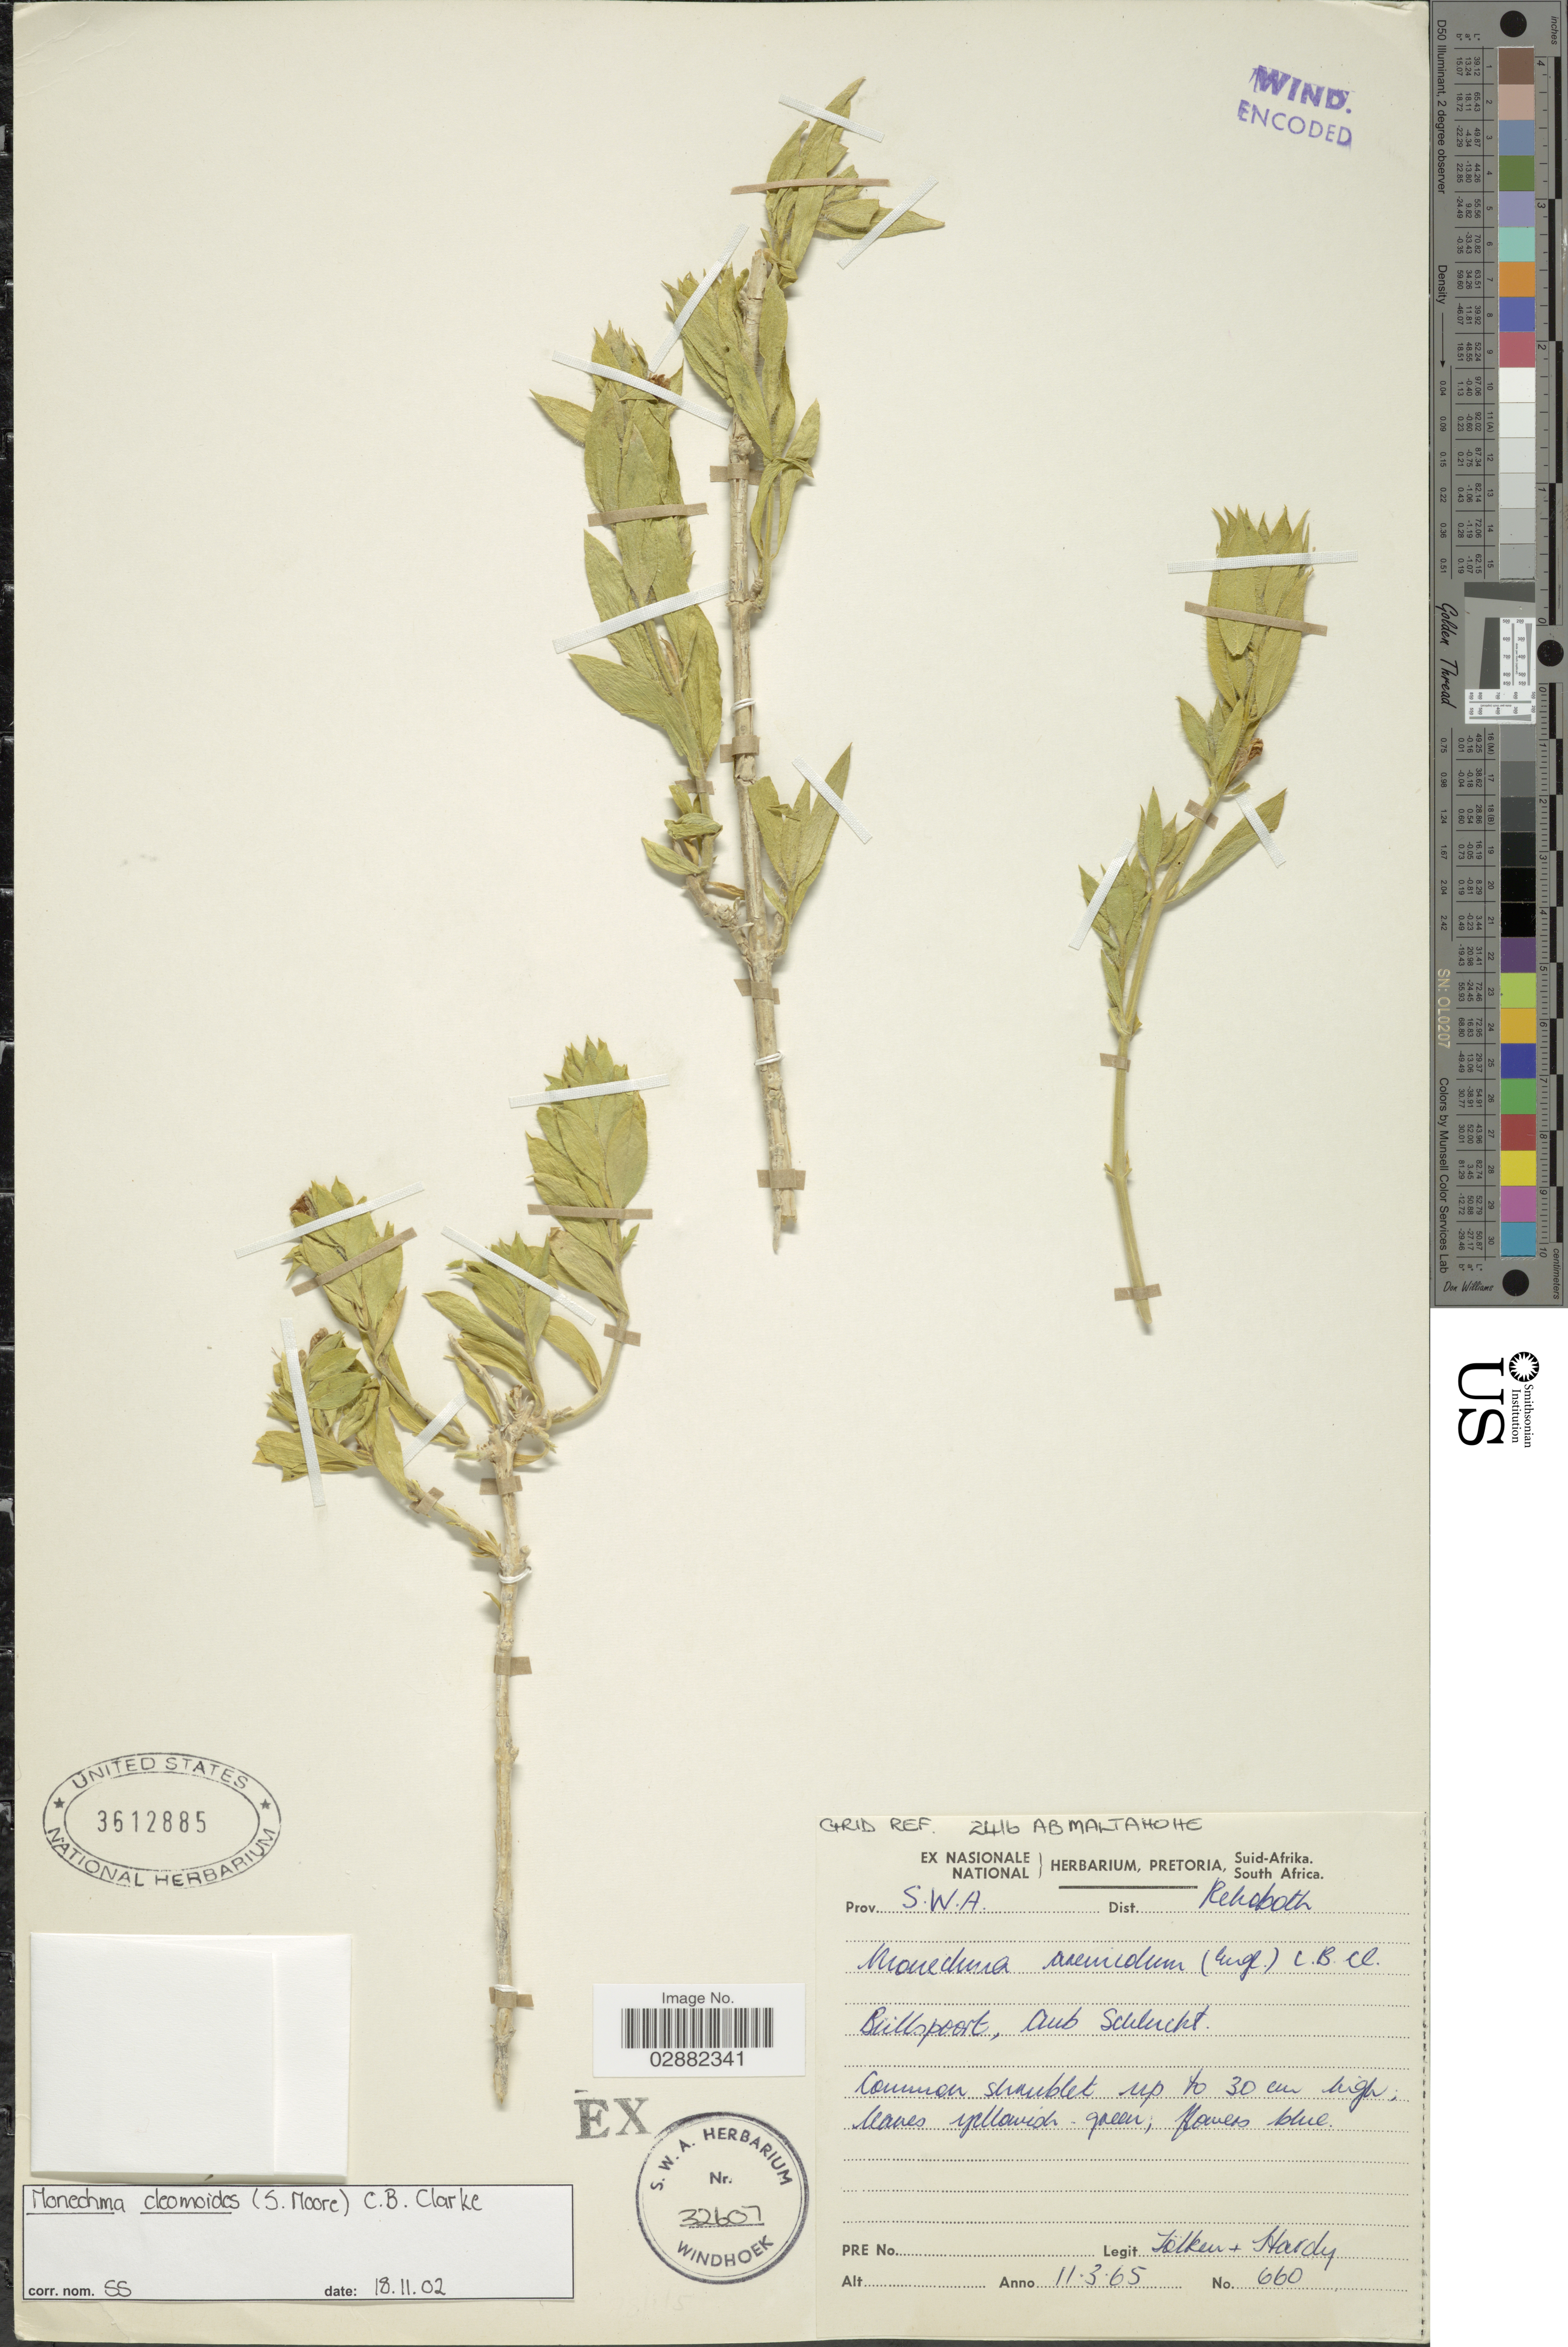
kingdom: Plantae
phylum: Tracheophyta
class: Magnoliopsida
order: Lamiales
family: Acanthaceae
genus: Justicia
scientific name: Justicia cleomoides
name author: S. Moore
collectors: Tolken & -. Hardy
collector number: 660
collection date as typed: Transcribed d/m/y: 11/3/65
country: Namibia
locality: Prov. S. W. A. Dist. Rehoboth. Bullspoort. aub Schlucht.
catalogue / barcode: US 3612885